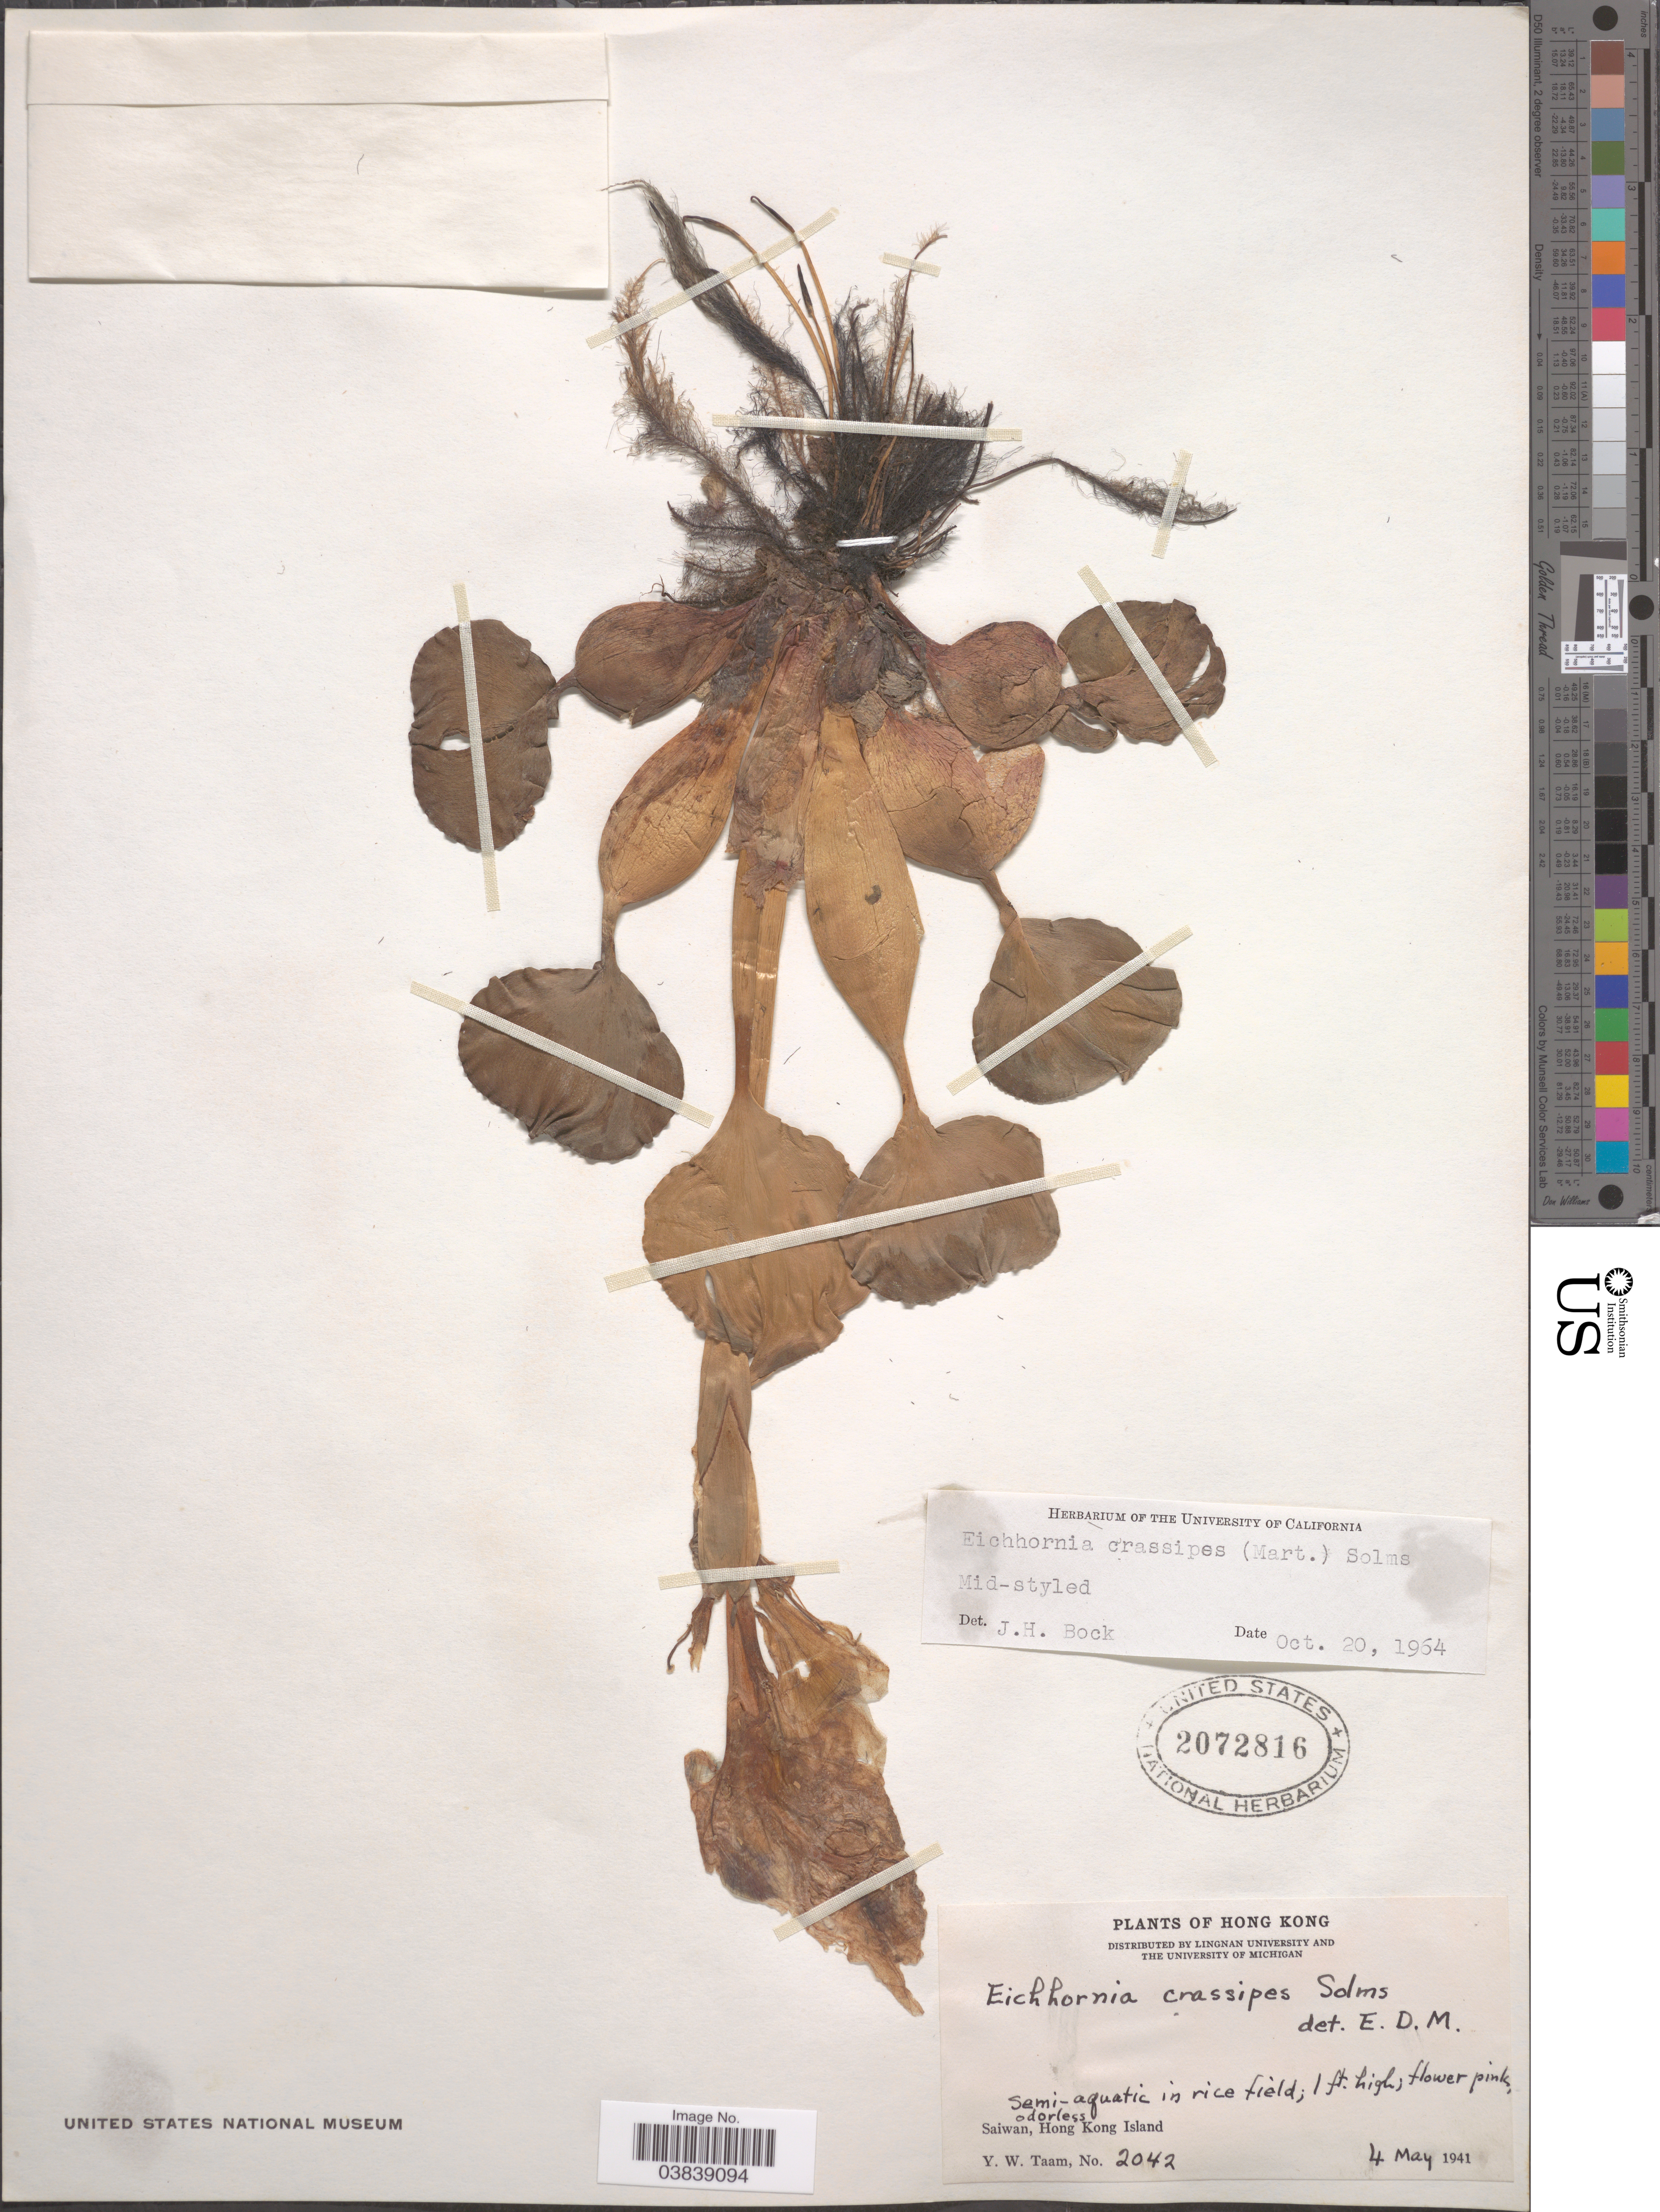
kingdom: Plantae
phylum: Tracheophyta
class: Liliopsida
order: Commelinales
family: Pontederiaceae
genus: Eichhornia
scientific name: Eichhornia crassipes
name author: (Mart.) Solms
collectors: Y. W. Taam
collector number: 2042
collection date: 1941-05-04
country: China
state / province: Hong Kong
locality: Saiwan, Hong Kong Island.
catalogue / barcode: US 2072816